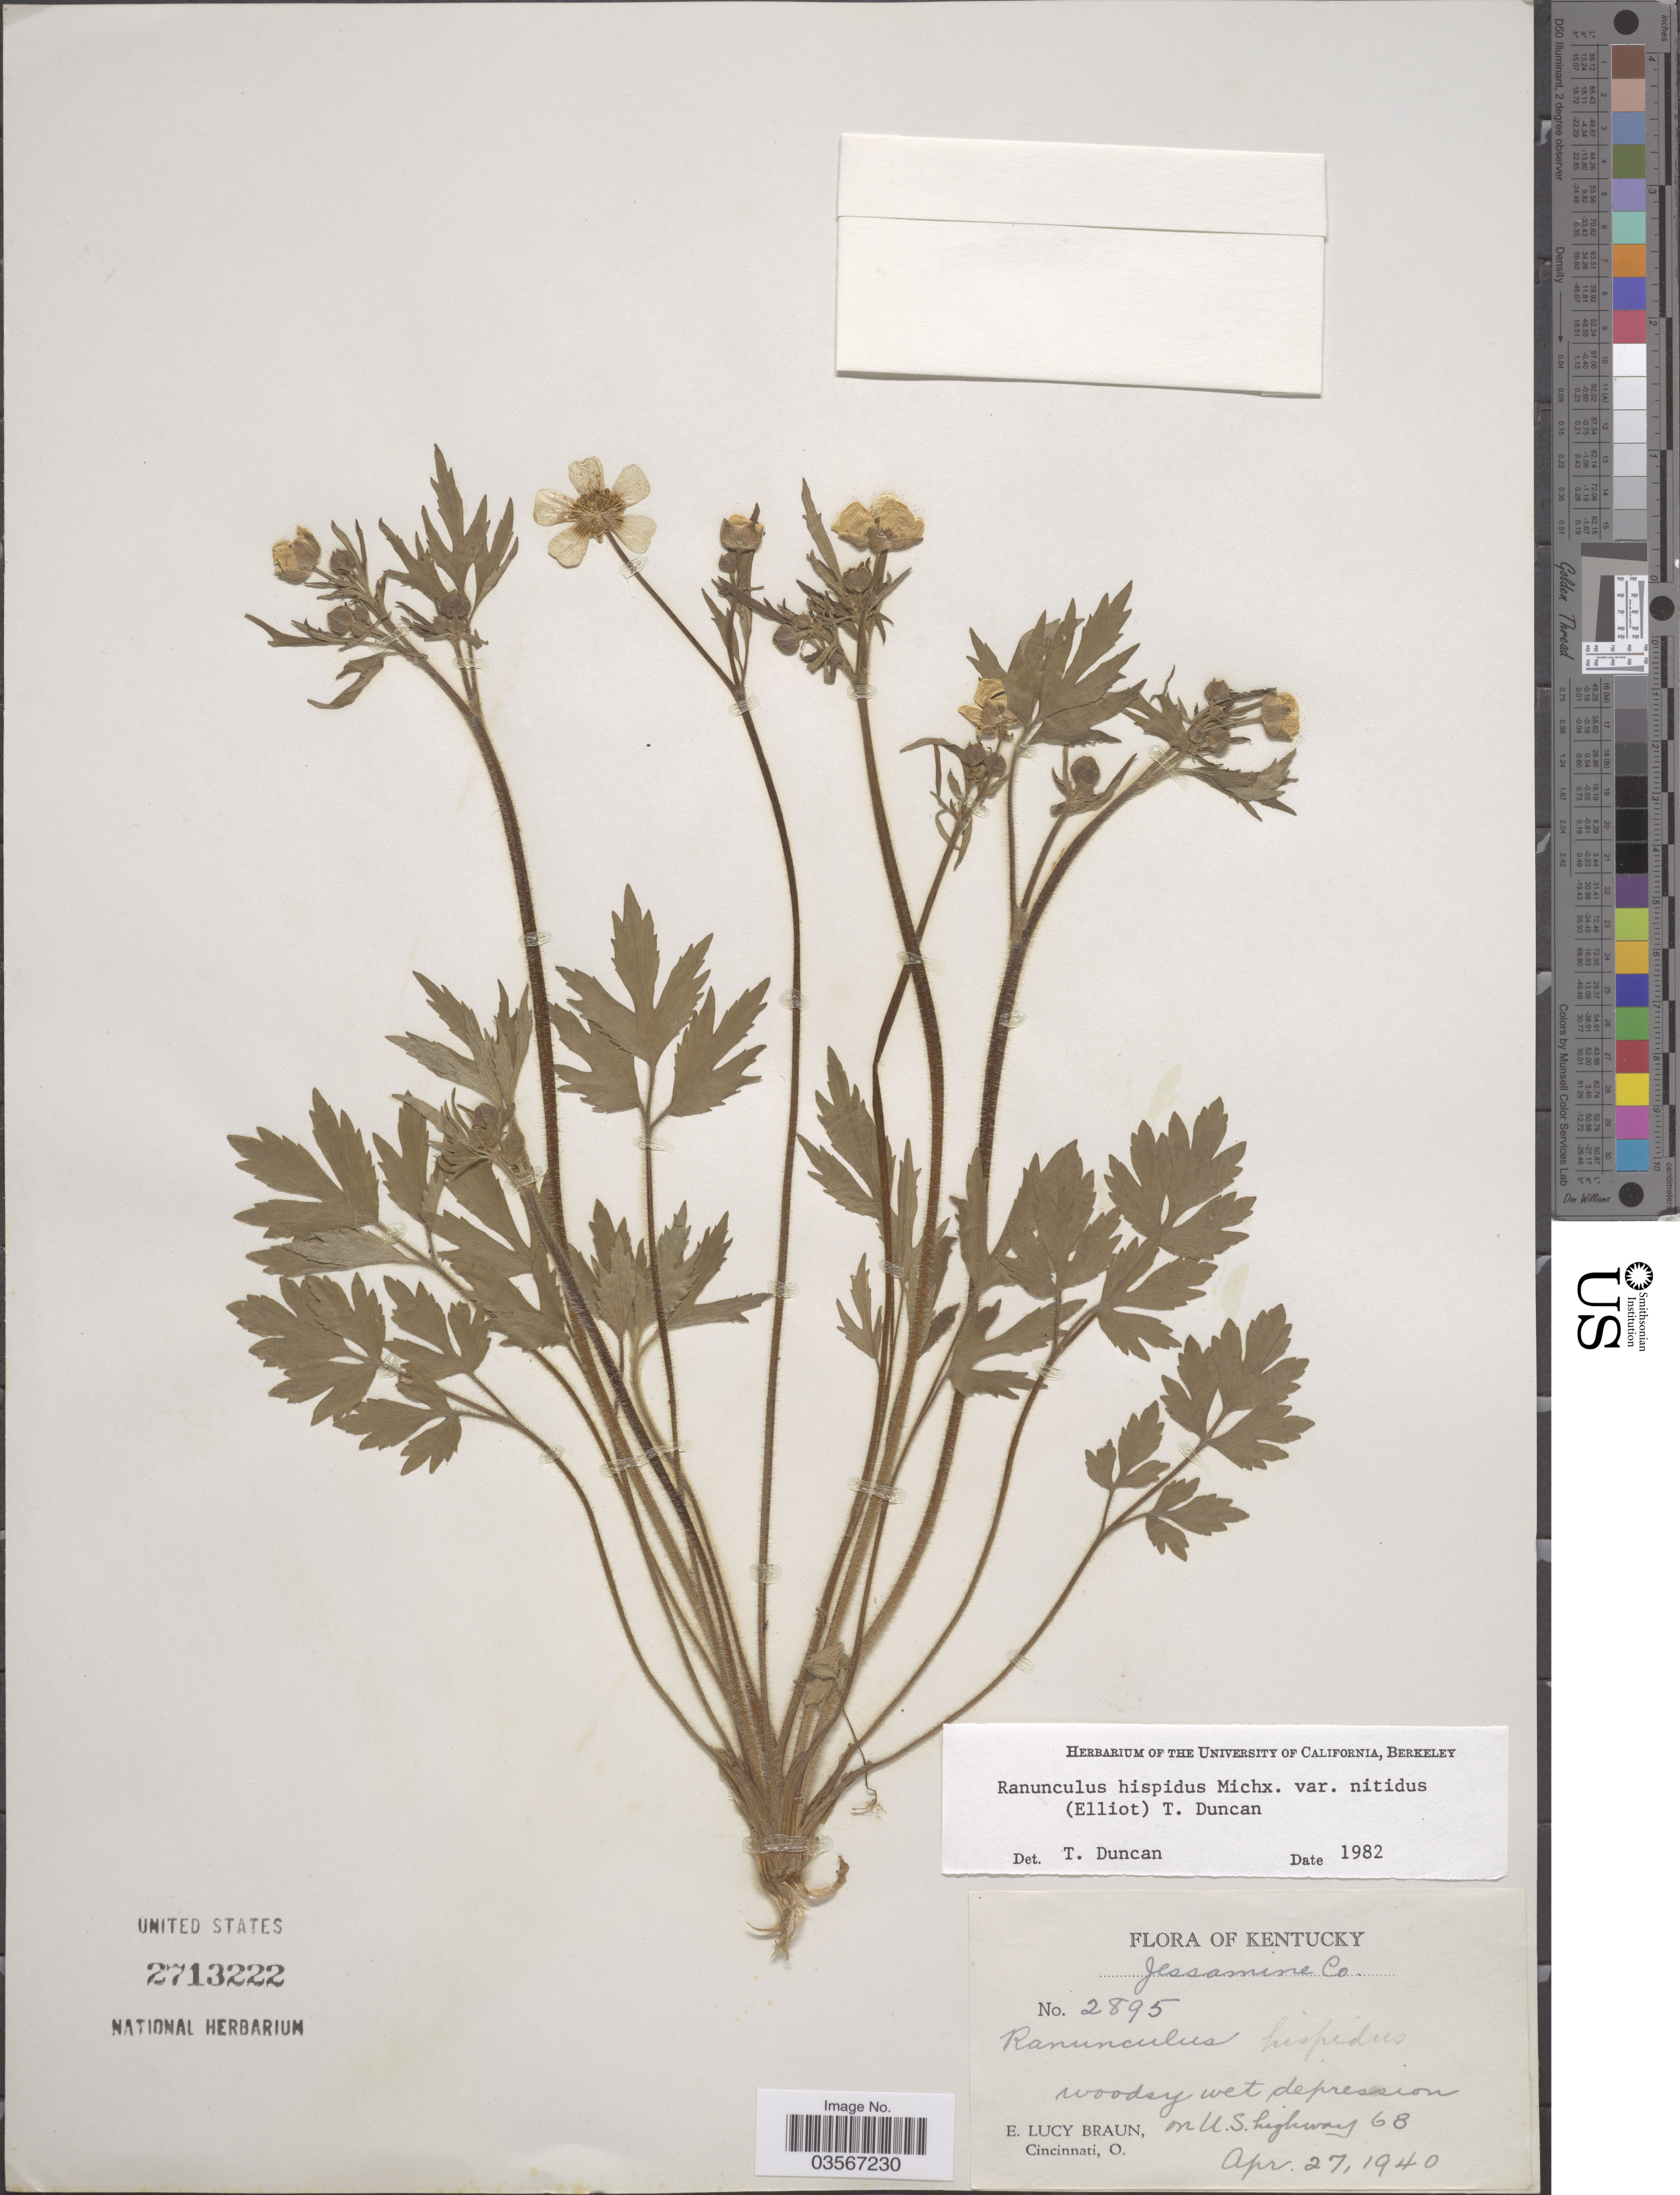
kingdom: Plantae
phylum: Tracheophyta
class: Magnoliopsida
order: Ranunculales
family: Ranunculaceae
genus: Ranunculus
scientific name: Ranunculus hispidus var. nitidus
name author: (Chapm.) T. Duncan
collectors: E. L. Braun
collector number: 2895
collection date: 1940-04-27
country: United States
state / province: Kentucky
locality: Jessamine Co. On U. S. highway 68.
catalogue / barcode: US 2713222